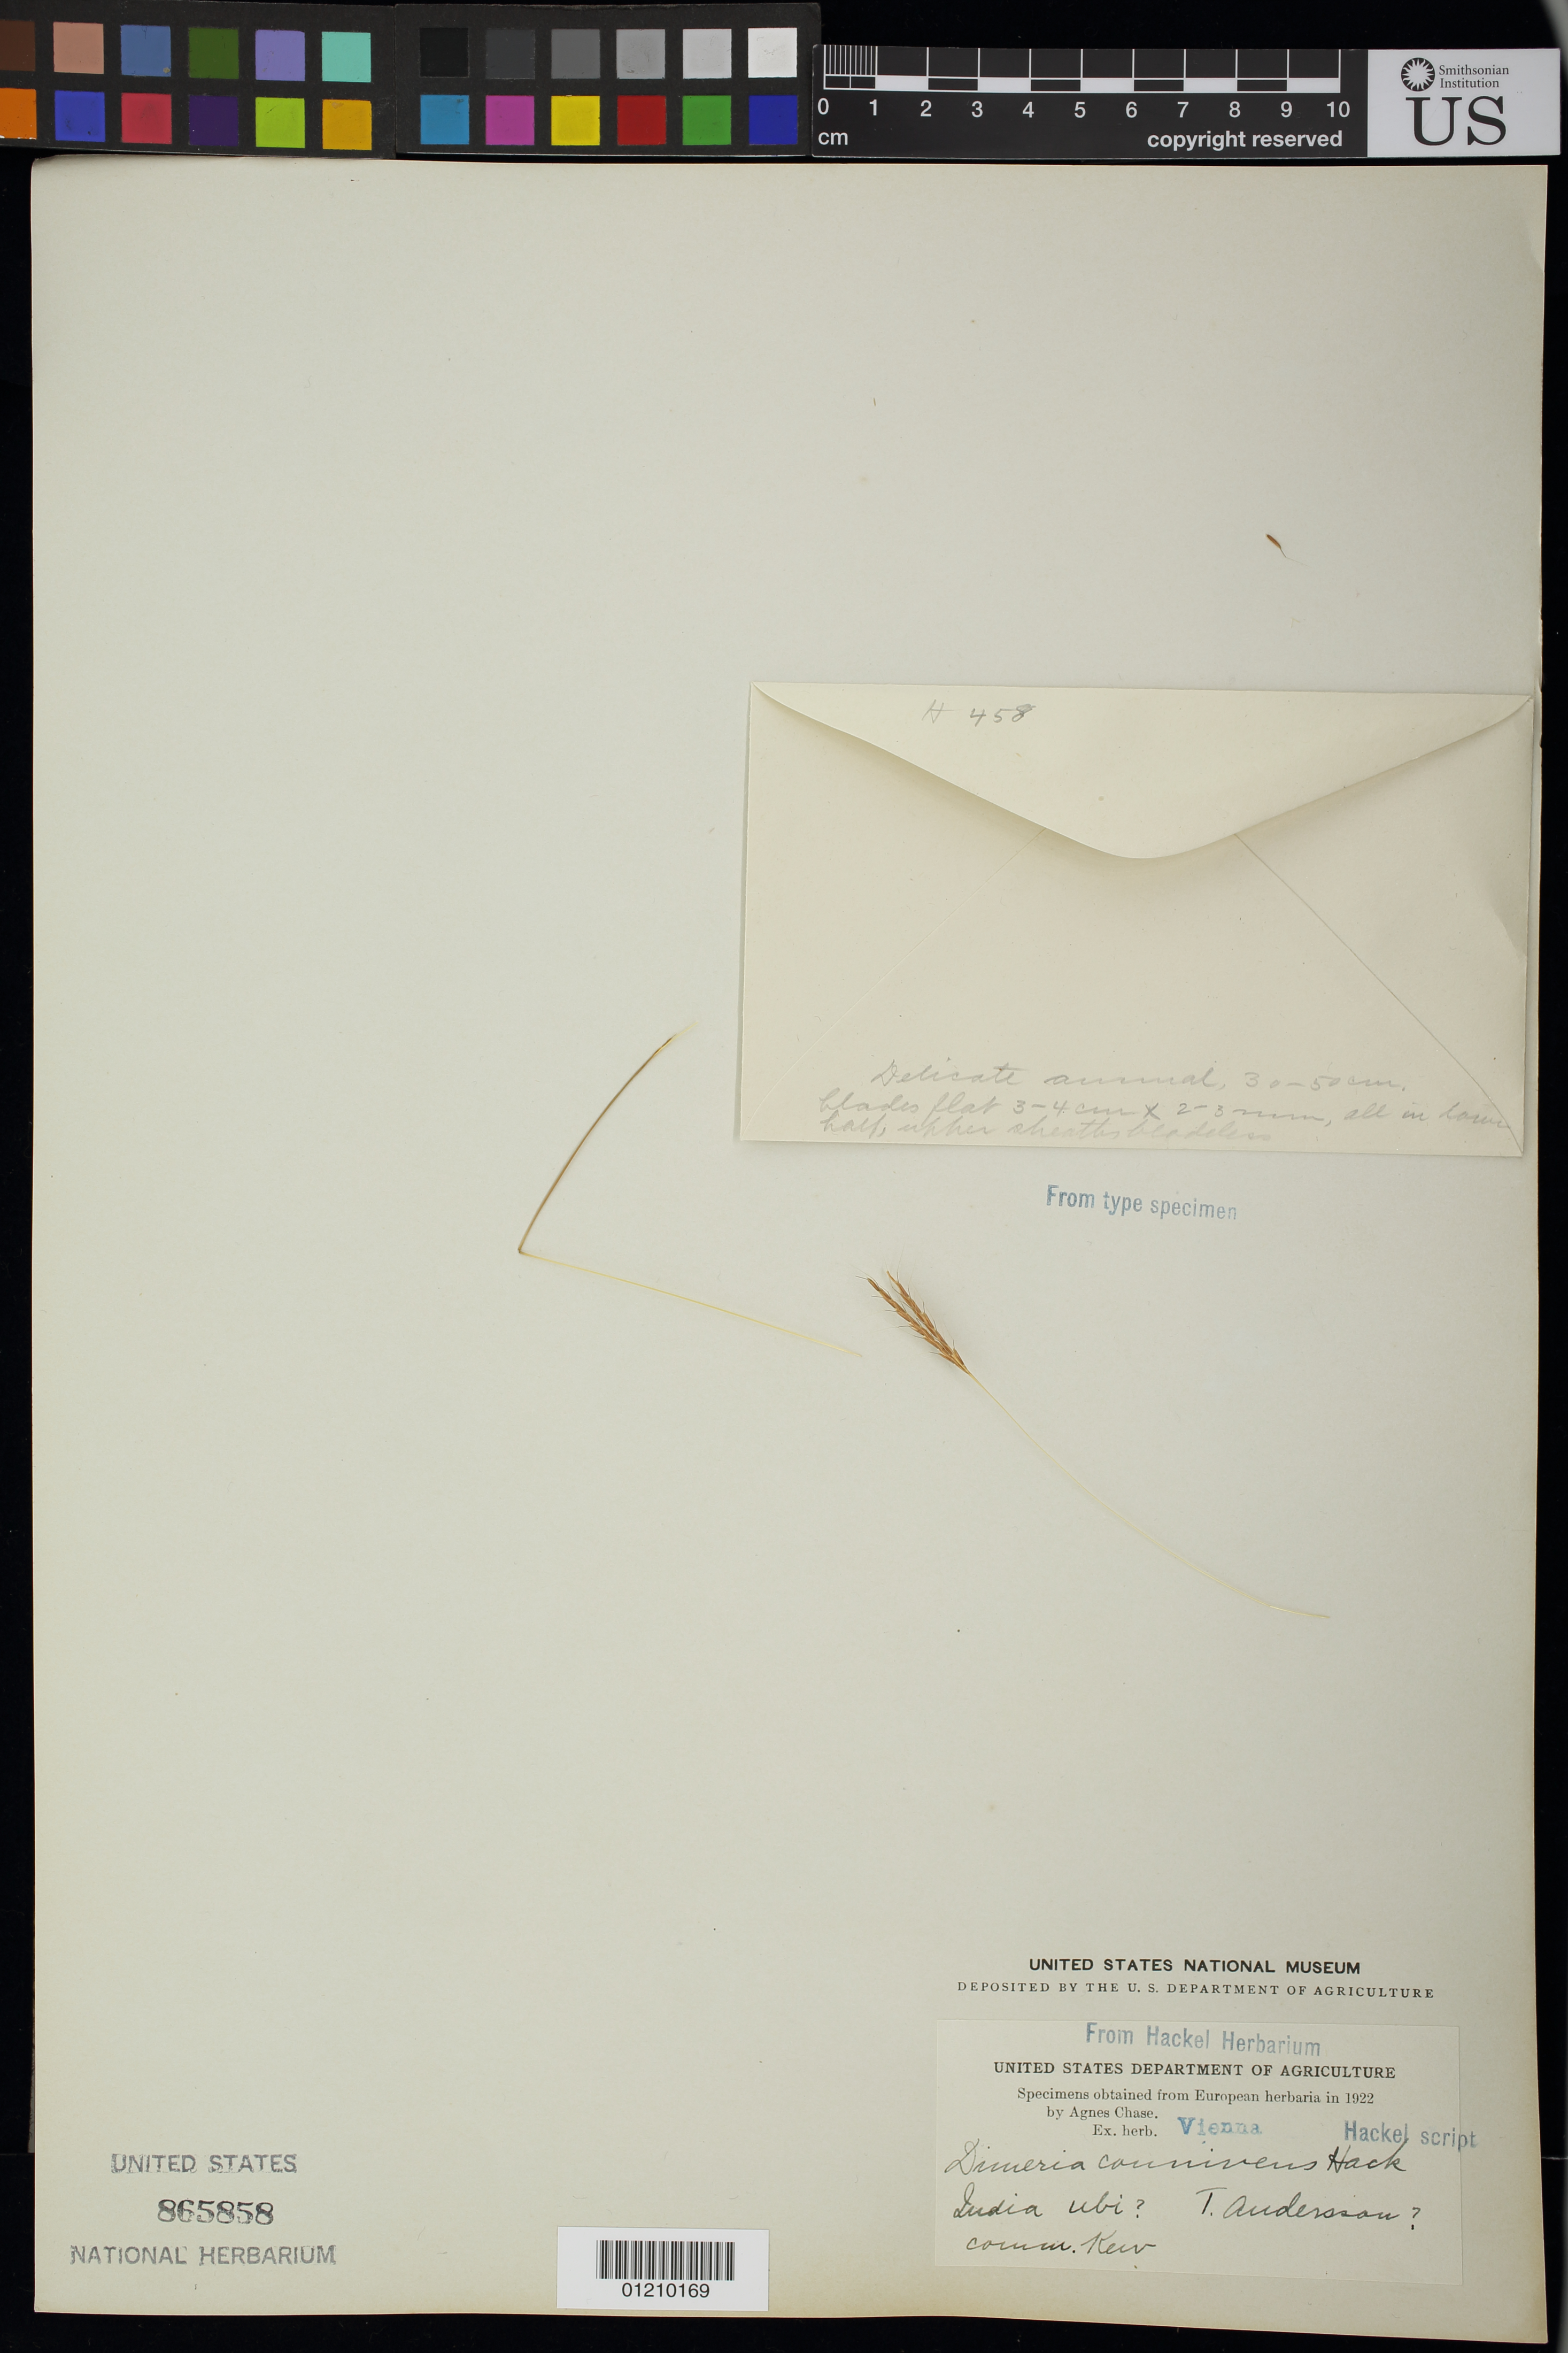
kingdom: Plantae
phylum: Tracheophyta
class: Liliopsida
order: Poales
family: Poaceae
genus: Dimeria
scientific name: Dimeria connivens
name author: Hack.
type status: Possible Isotype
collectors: T. Anderson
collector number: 458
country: India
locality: Ubi?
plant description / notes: Fragmentary material of type specimen ex herb. Vienna.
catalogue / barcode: US 865858